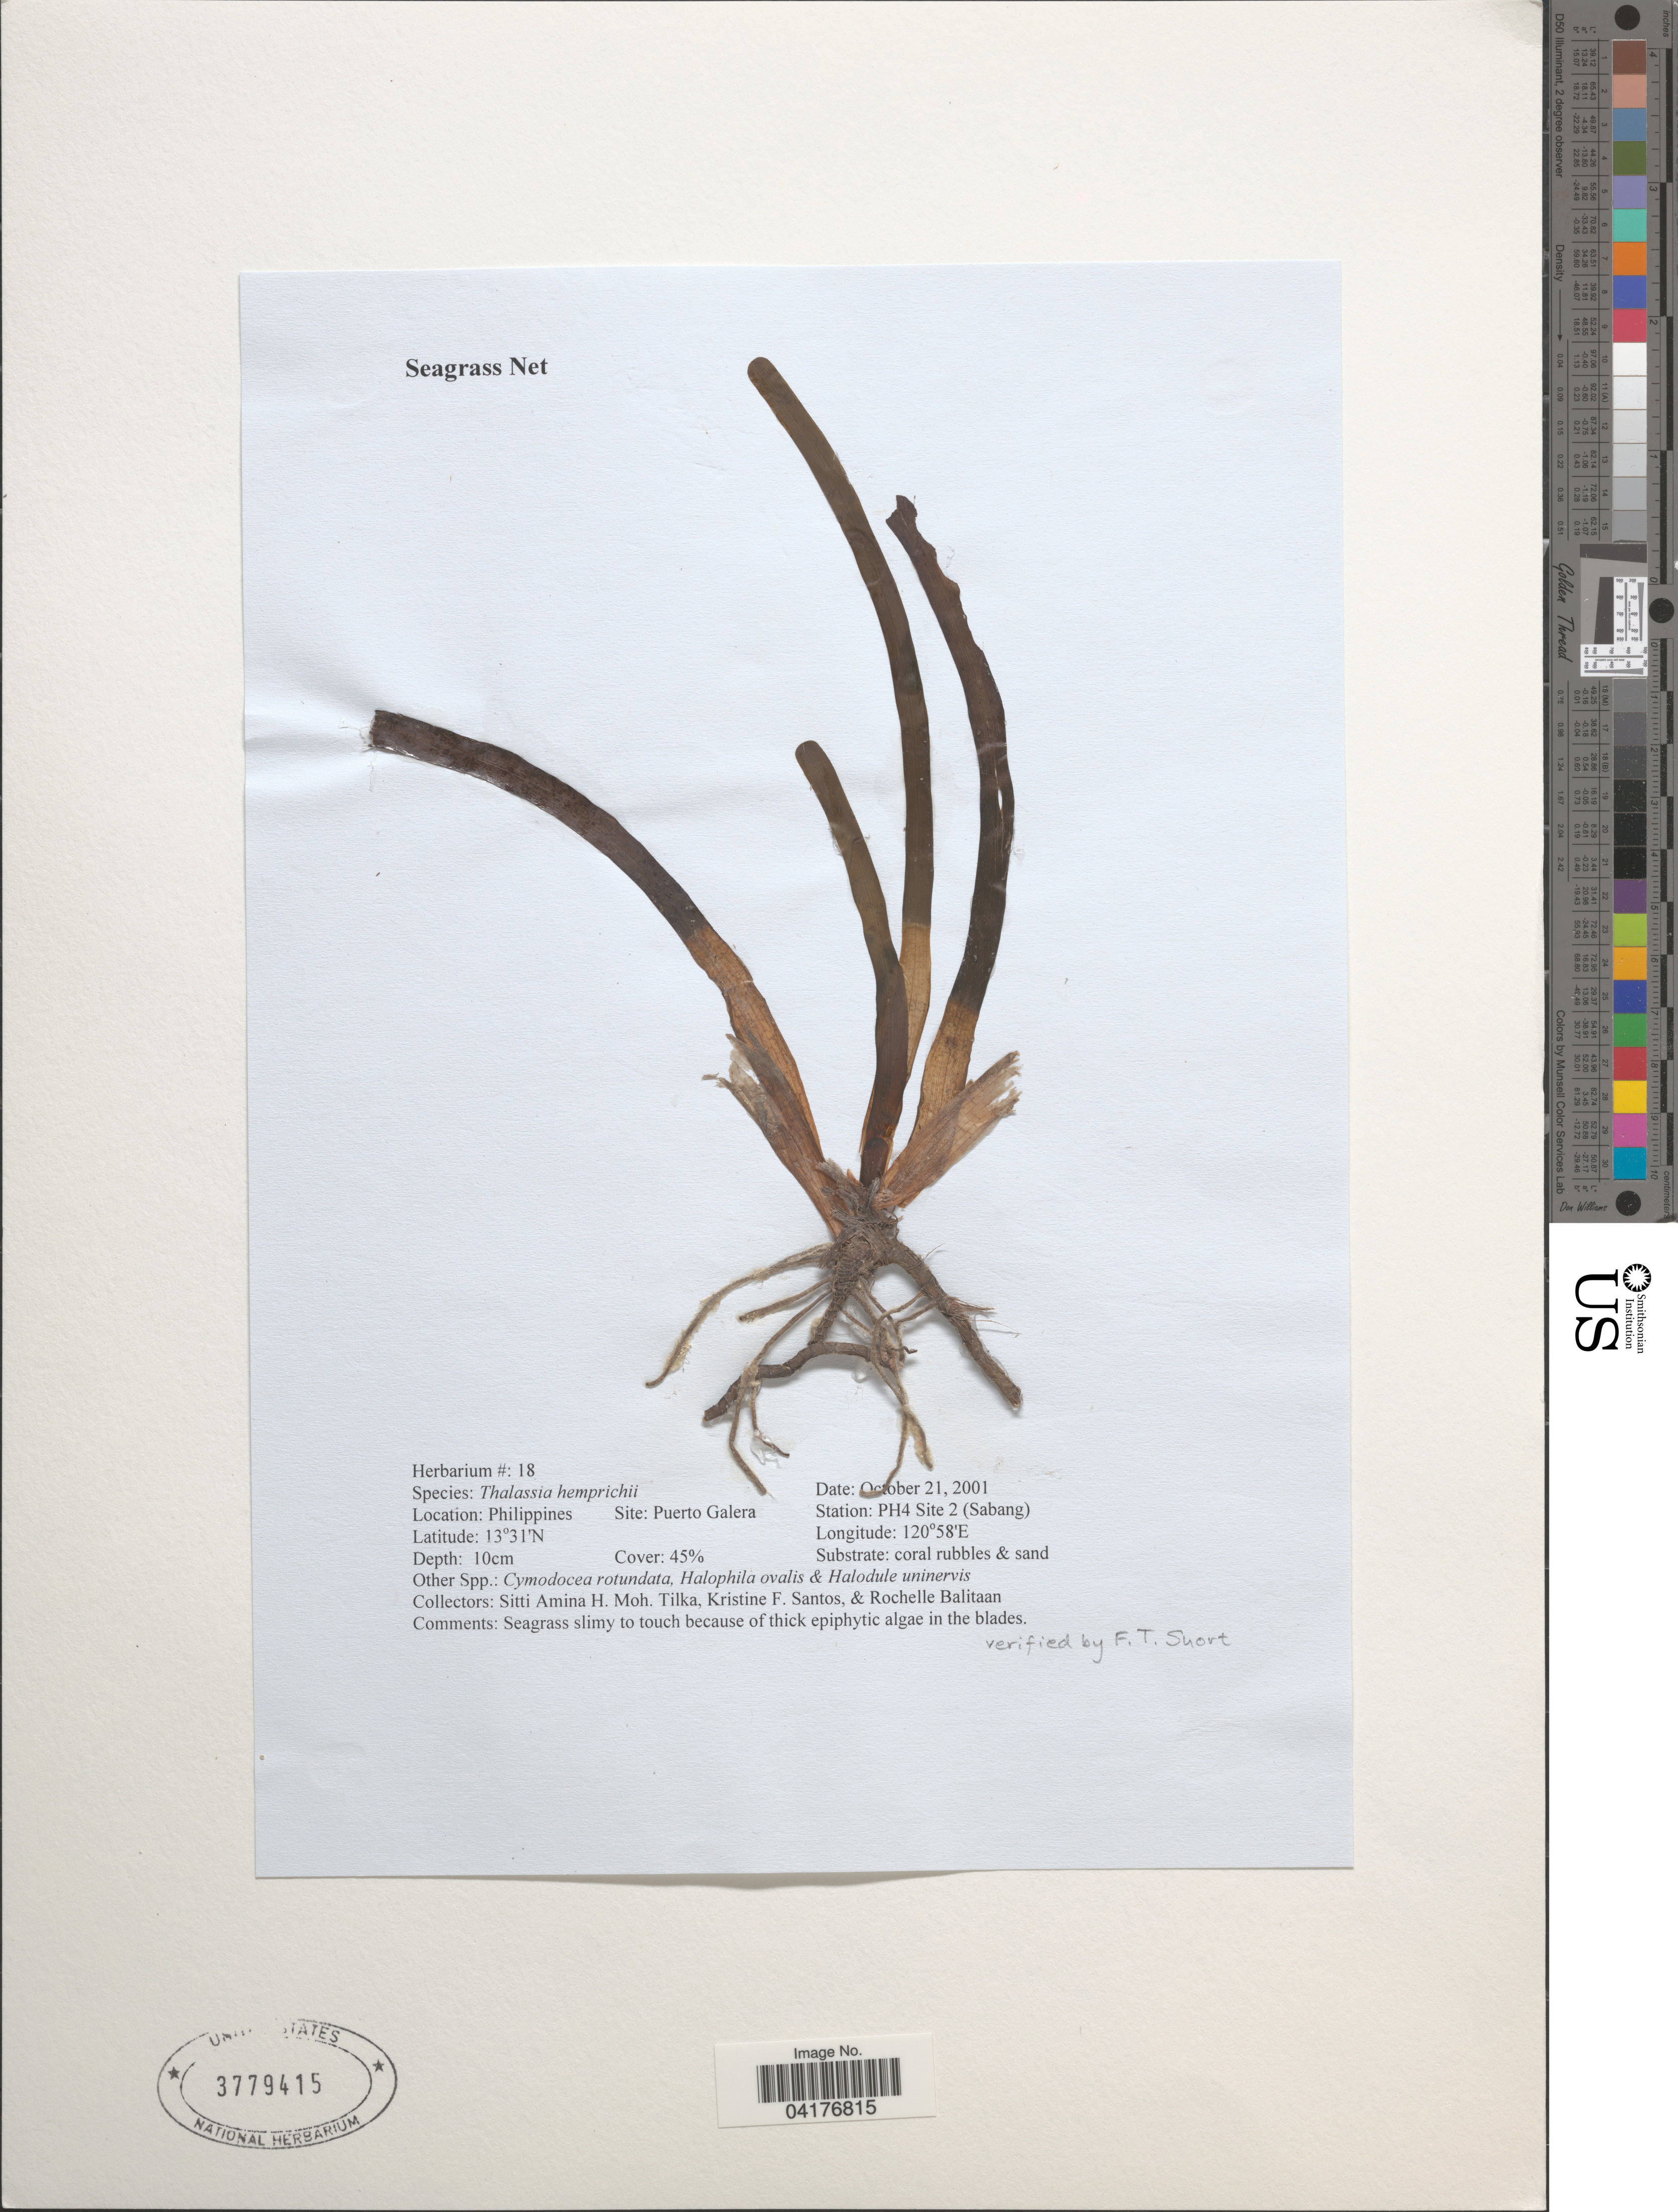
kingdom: Plantae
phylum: Tracheophyta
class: Liliopsida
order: Alismatales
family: Hydrocharitaceae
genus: Enhalus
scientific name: Enhalus acoroides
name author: (L. f.) Royle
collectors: S. Tilka, K. Santos & R. Balitaan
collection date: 2001-10-21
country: Philippines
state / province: Mimaropa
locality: Site: Puerto Galera. Station: PH4 Site 2 (Sabang).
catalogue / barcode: US 3779415